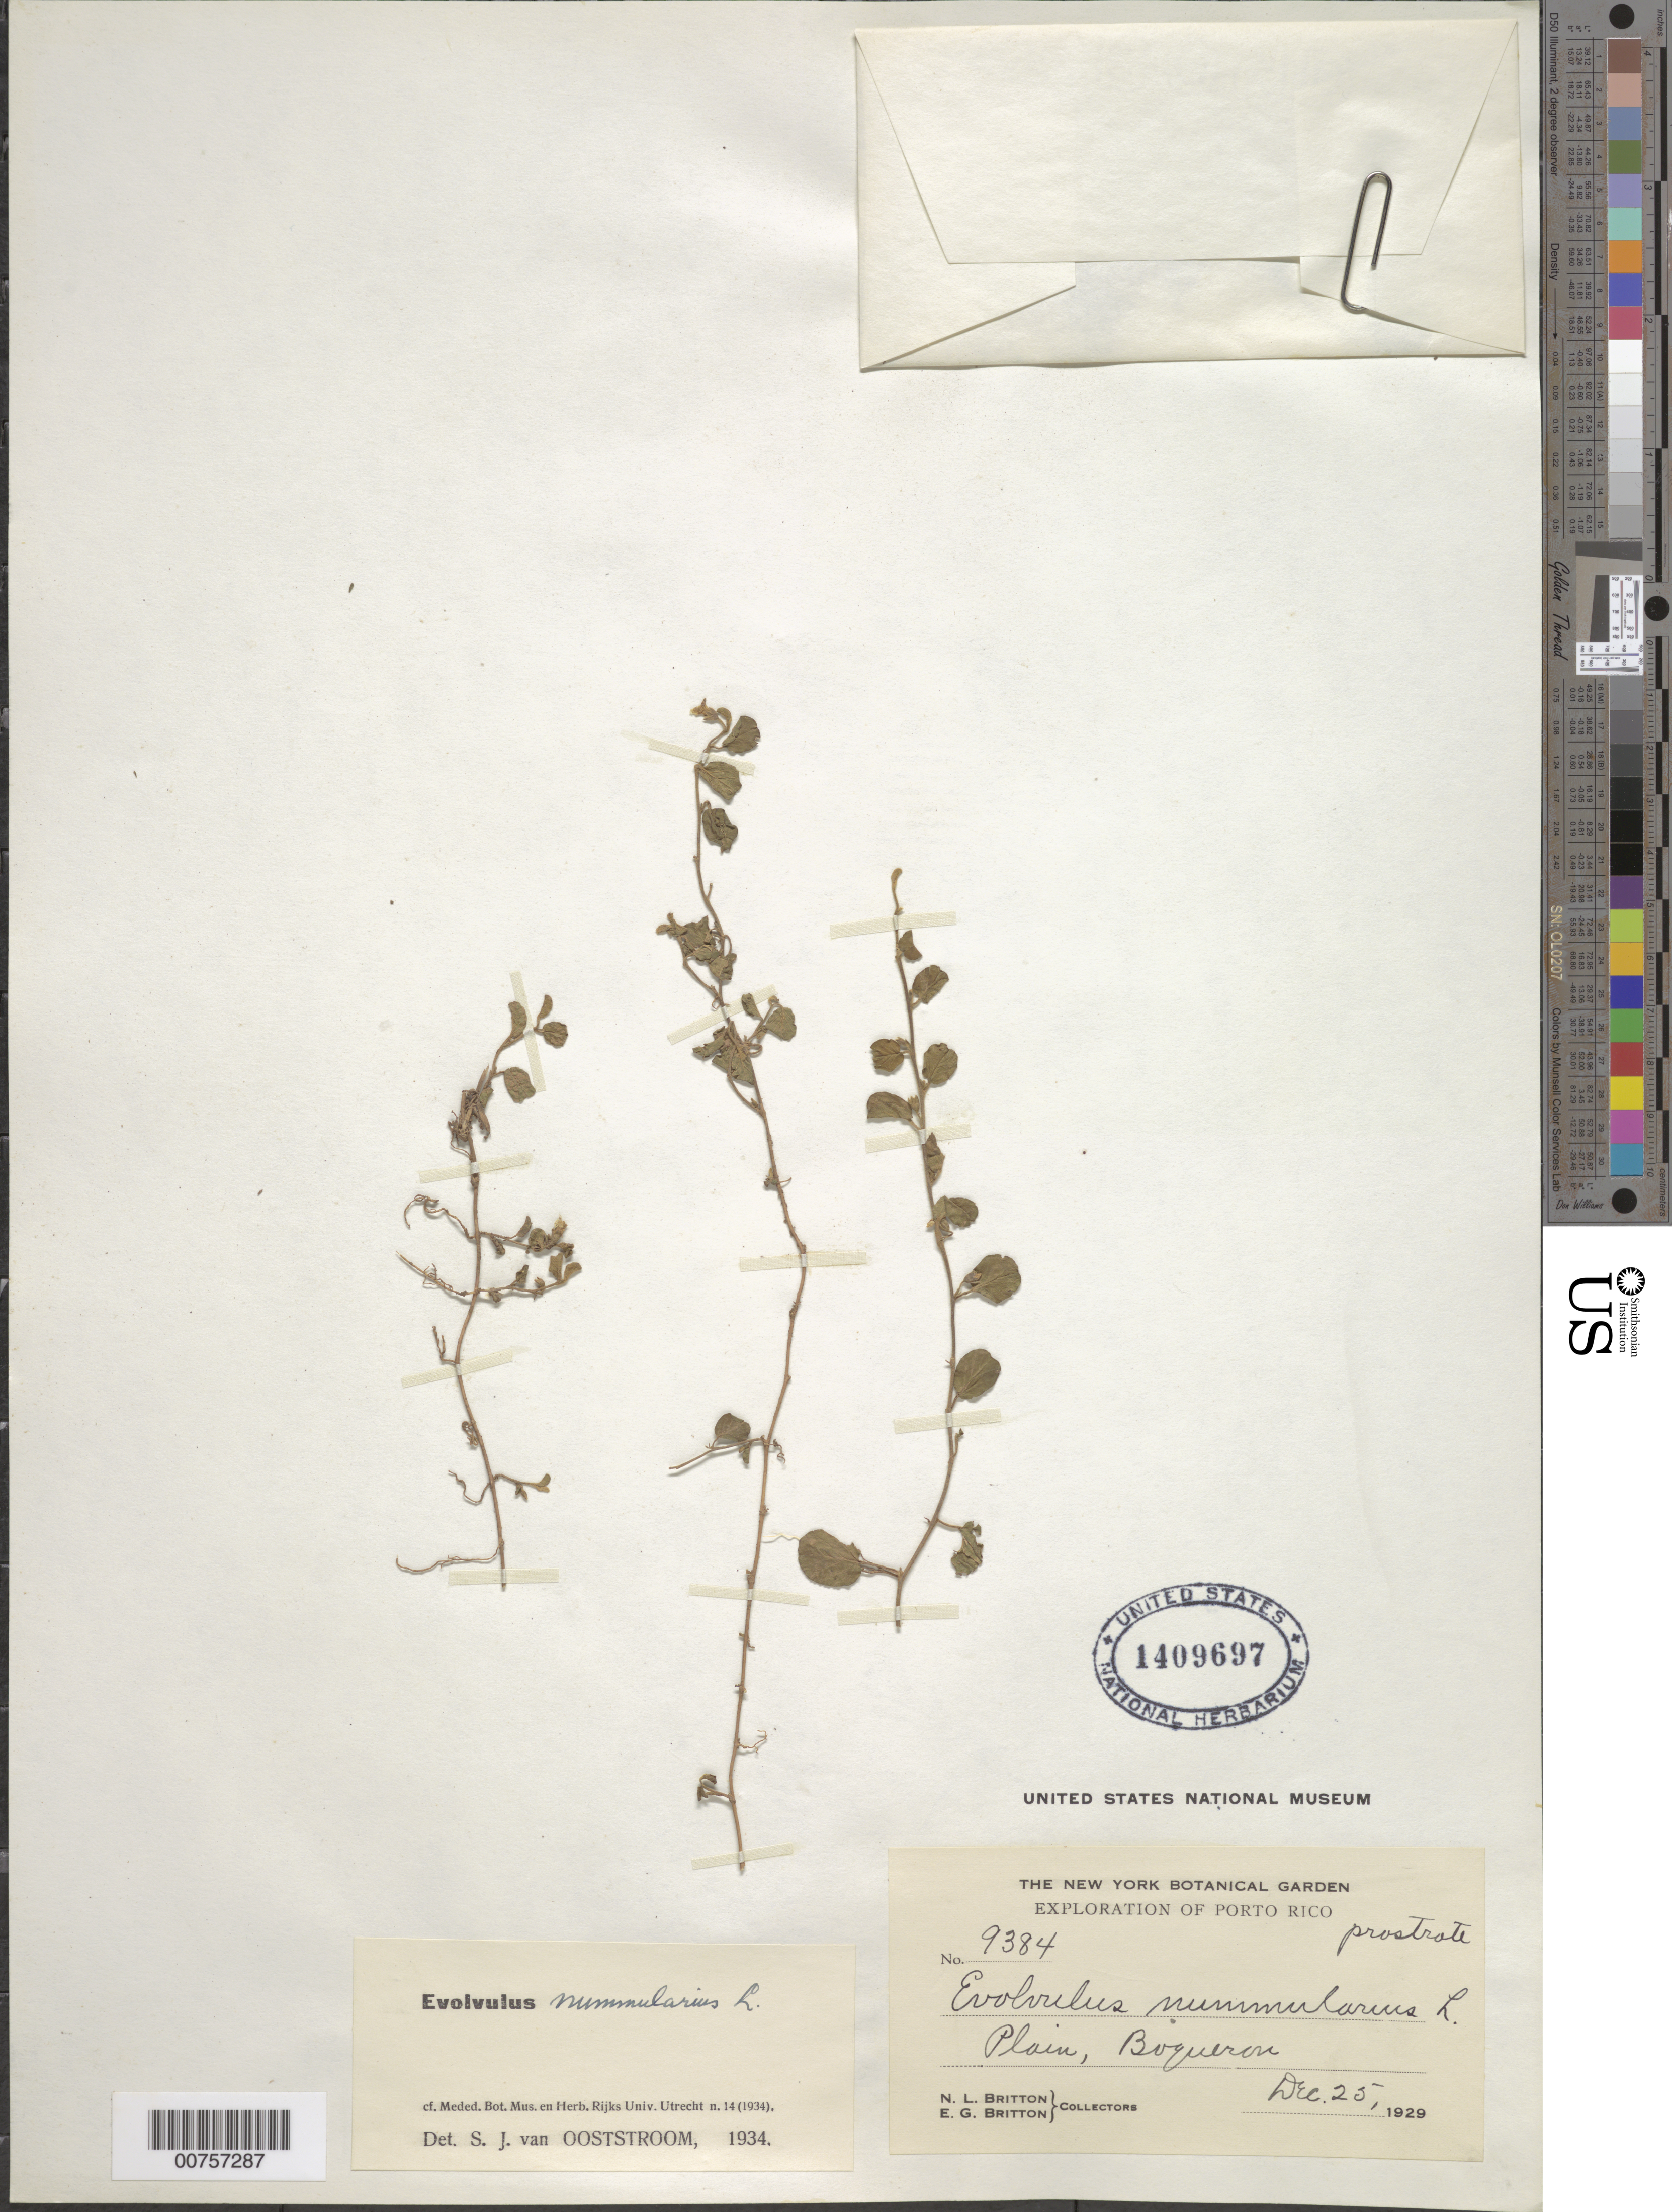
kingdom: Plantae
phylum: Tracheophyta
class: Magnoliopsida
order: Solanales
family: Convolvulaceae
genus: Evolvulus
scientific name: Evolvulus nummularius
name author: (L.) L.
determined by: Ooststroom, S. J. van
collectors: N. Britton & E. G. Britton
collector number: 9384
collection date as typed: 25 Dec 1929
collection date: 1929-12-25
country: Puerto Rico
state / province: Cabo Rojo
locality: Boqueron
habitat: Plain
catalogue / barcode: US 1409697